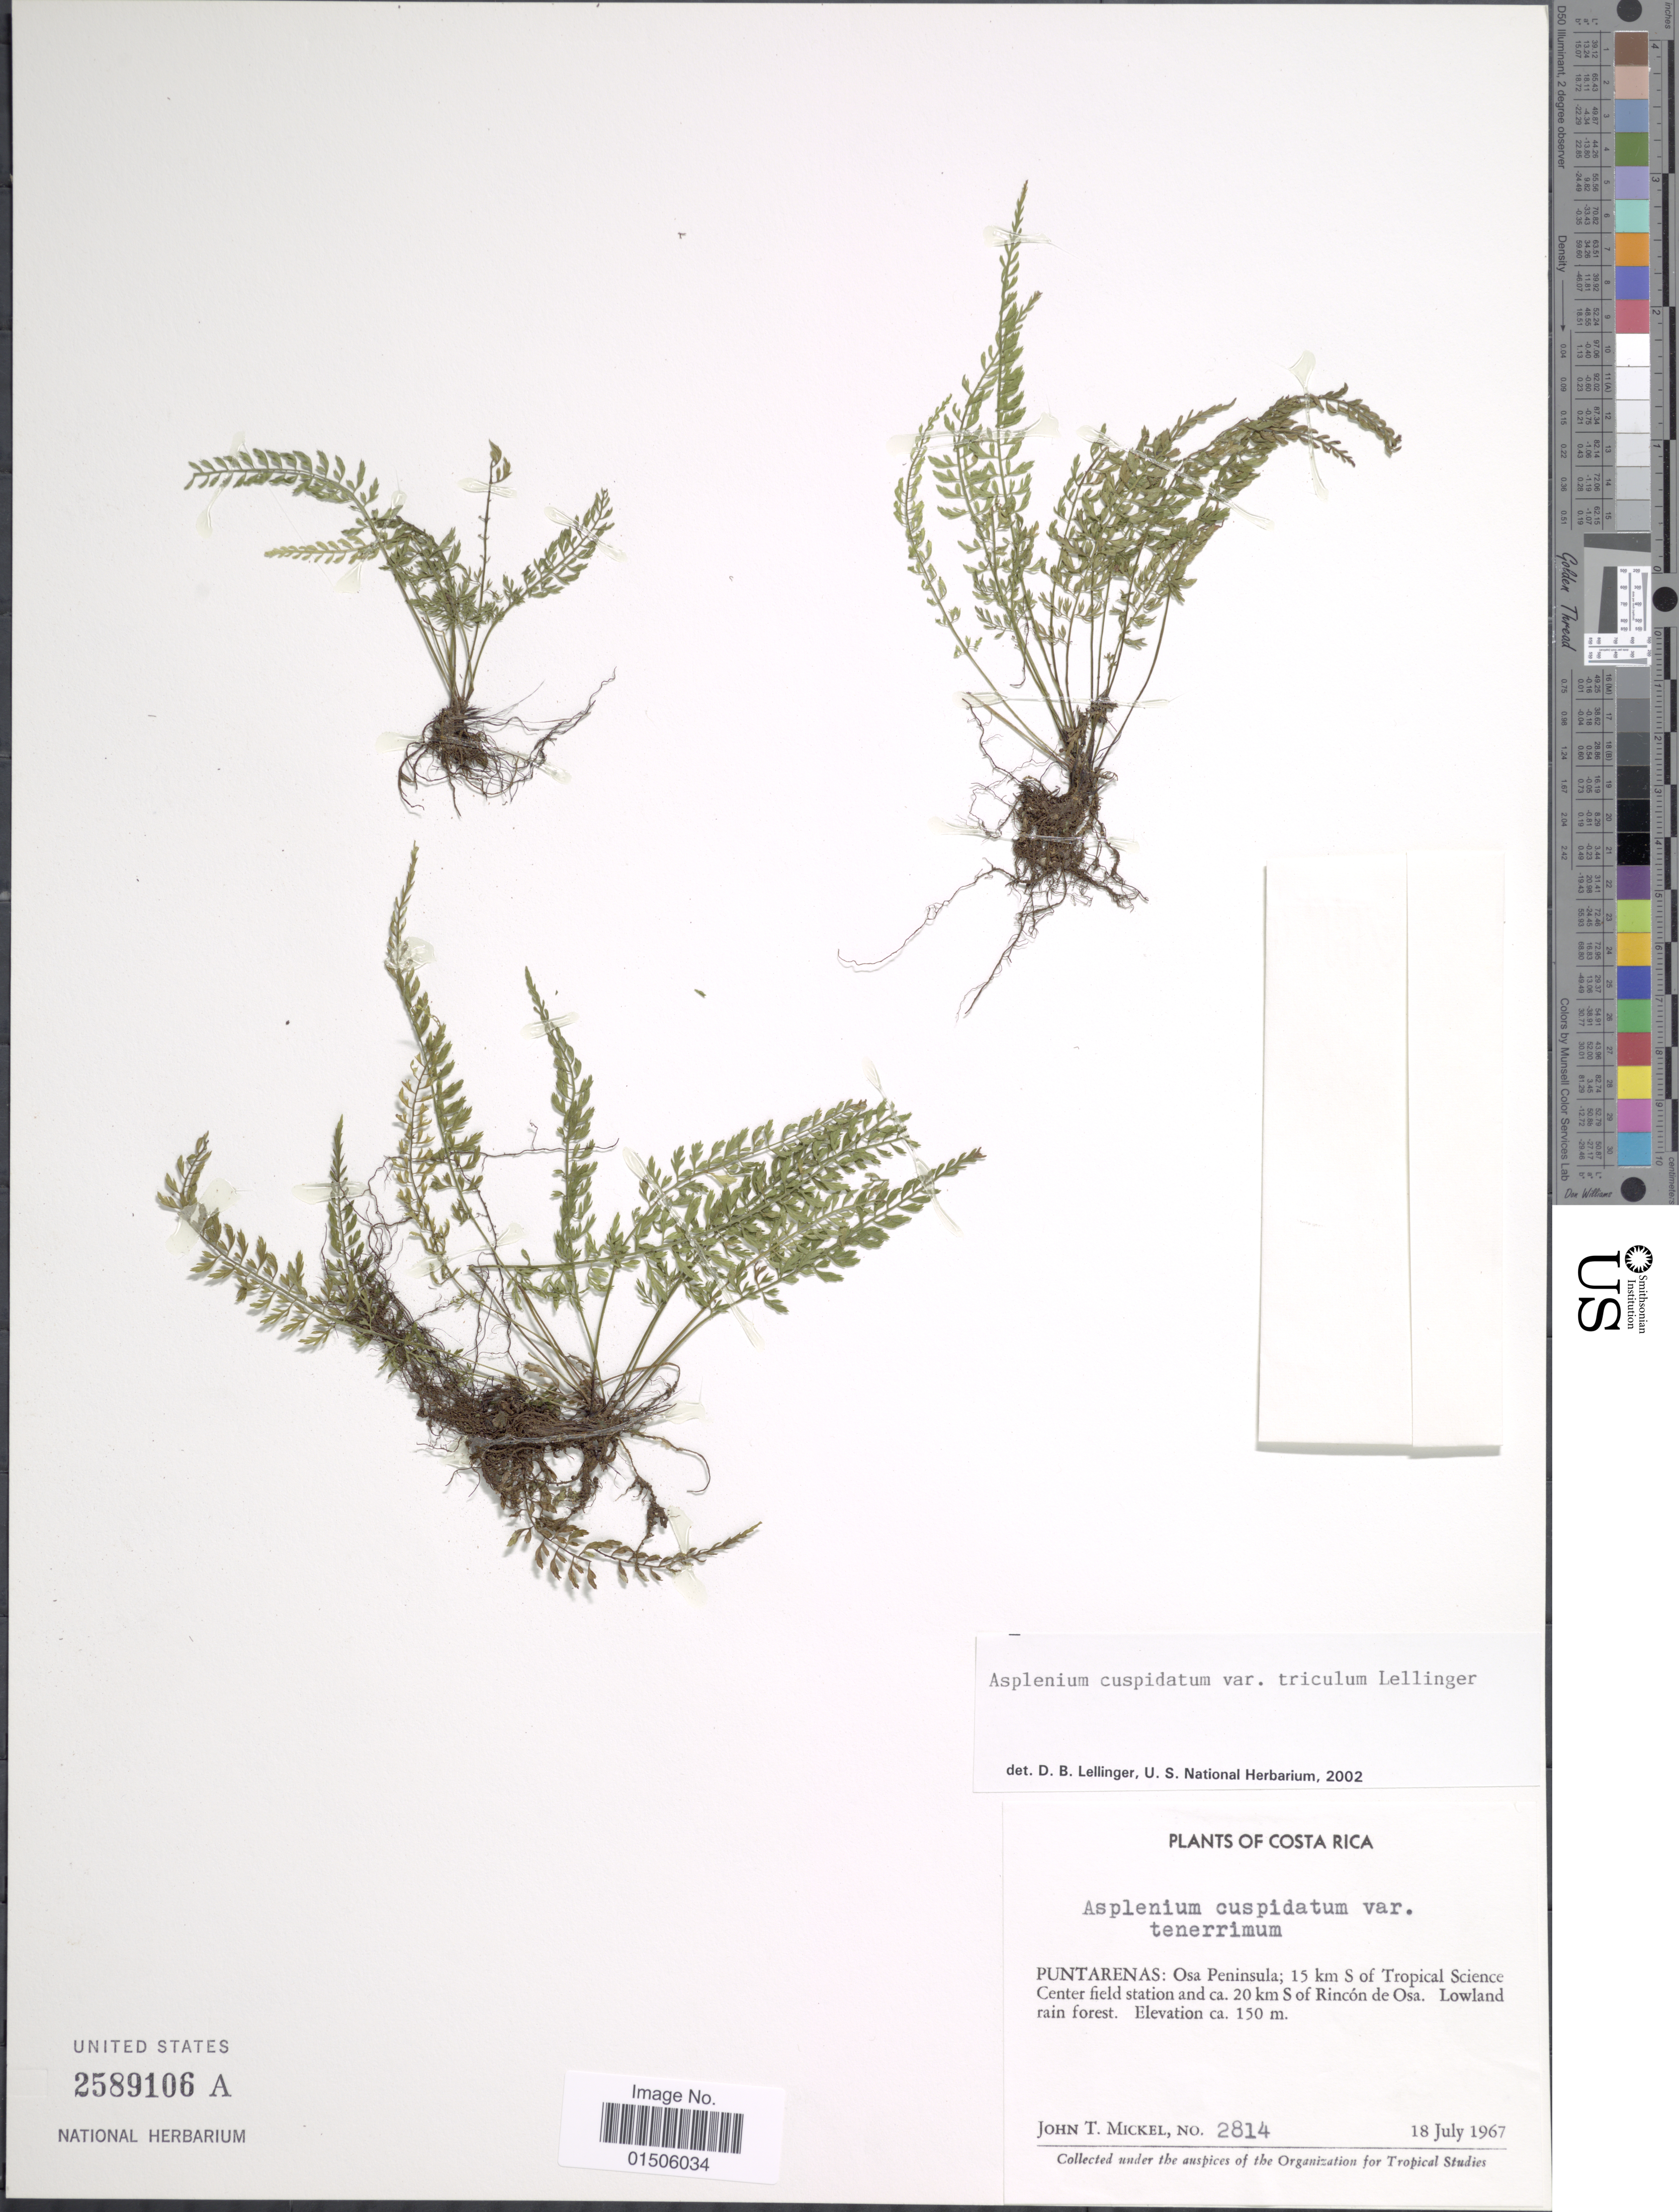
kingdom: Plantae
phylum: Tracheophyta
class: Polypodiopsida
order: Polypodiales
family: Aspleniaceae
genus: Asplenium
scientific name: Asplenium cuspidatum var. triculum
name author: Lellinger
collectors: J. T. Mickel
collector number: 2814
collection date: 1967-07-18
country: Costa Rica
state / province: Puntarenas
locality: Osa Peninsula; 15 km S of Tropical Science Center field station and ca. 20 km S of Rincon de Osa. Lowland rain forest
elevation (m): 150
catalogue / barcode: US 2589106A